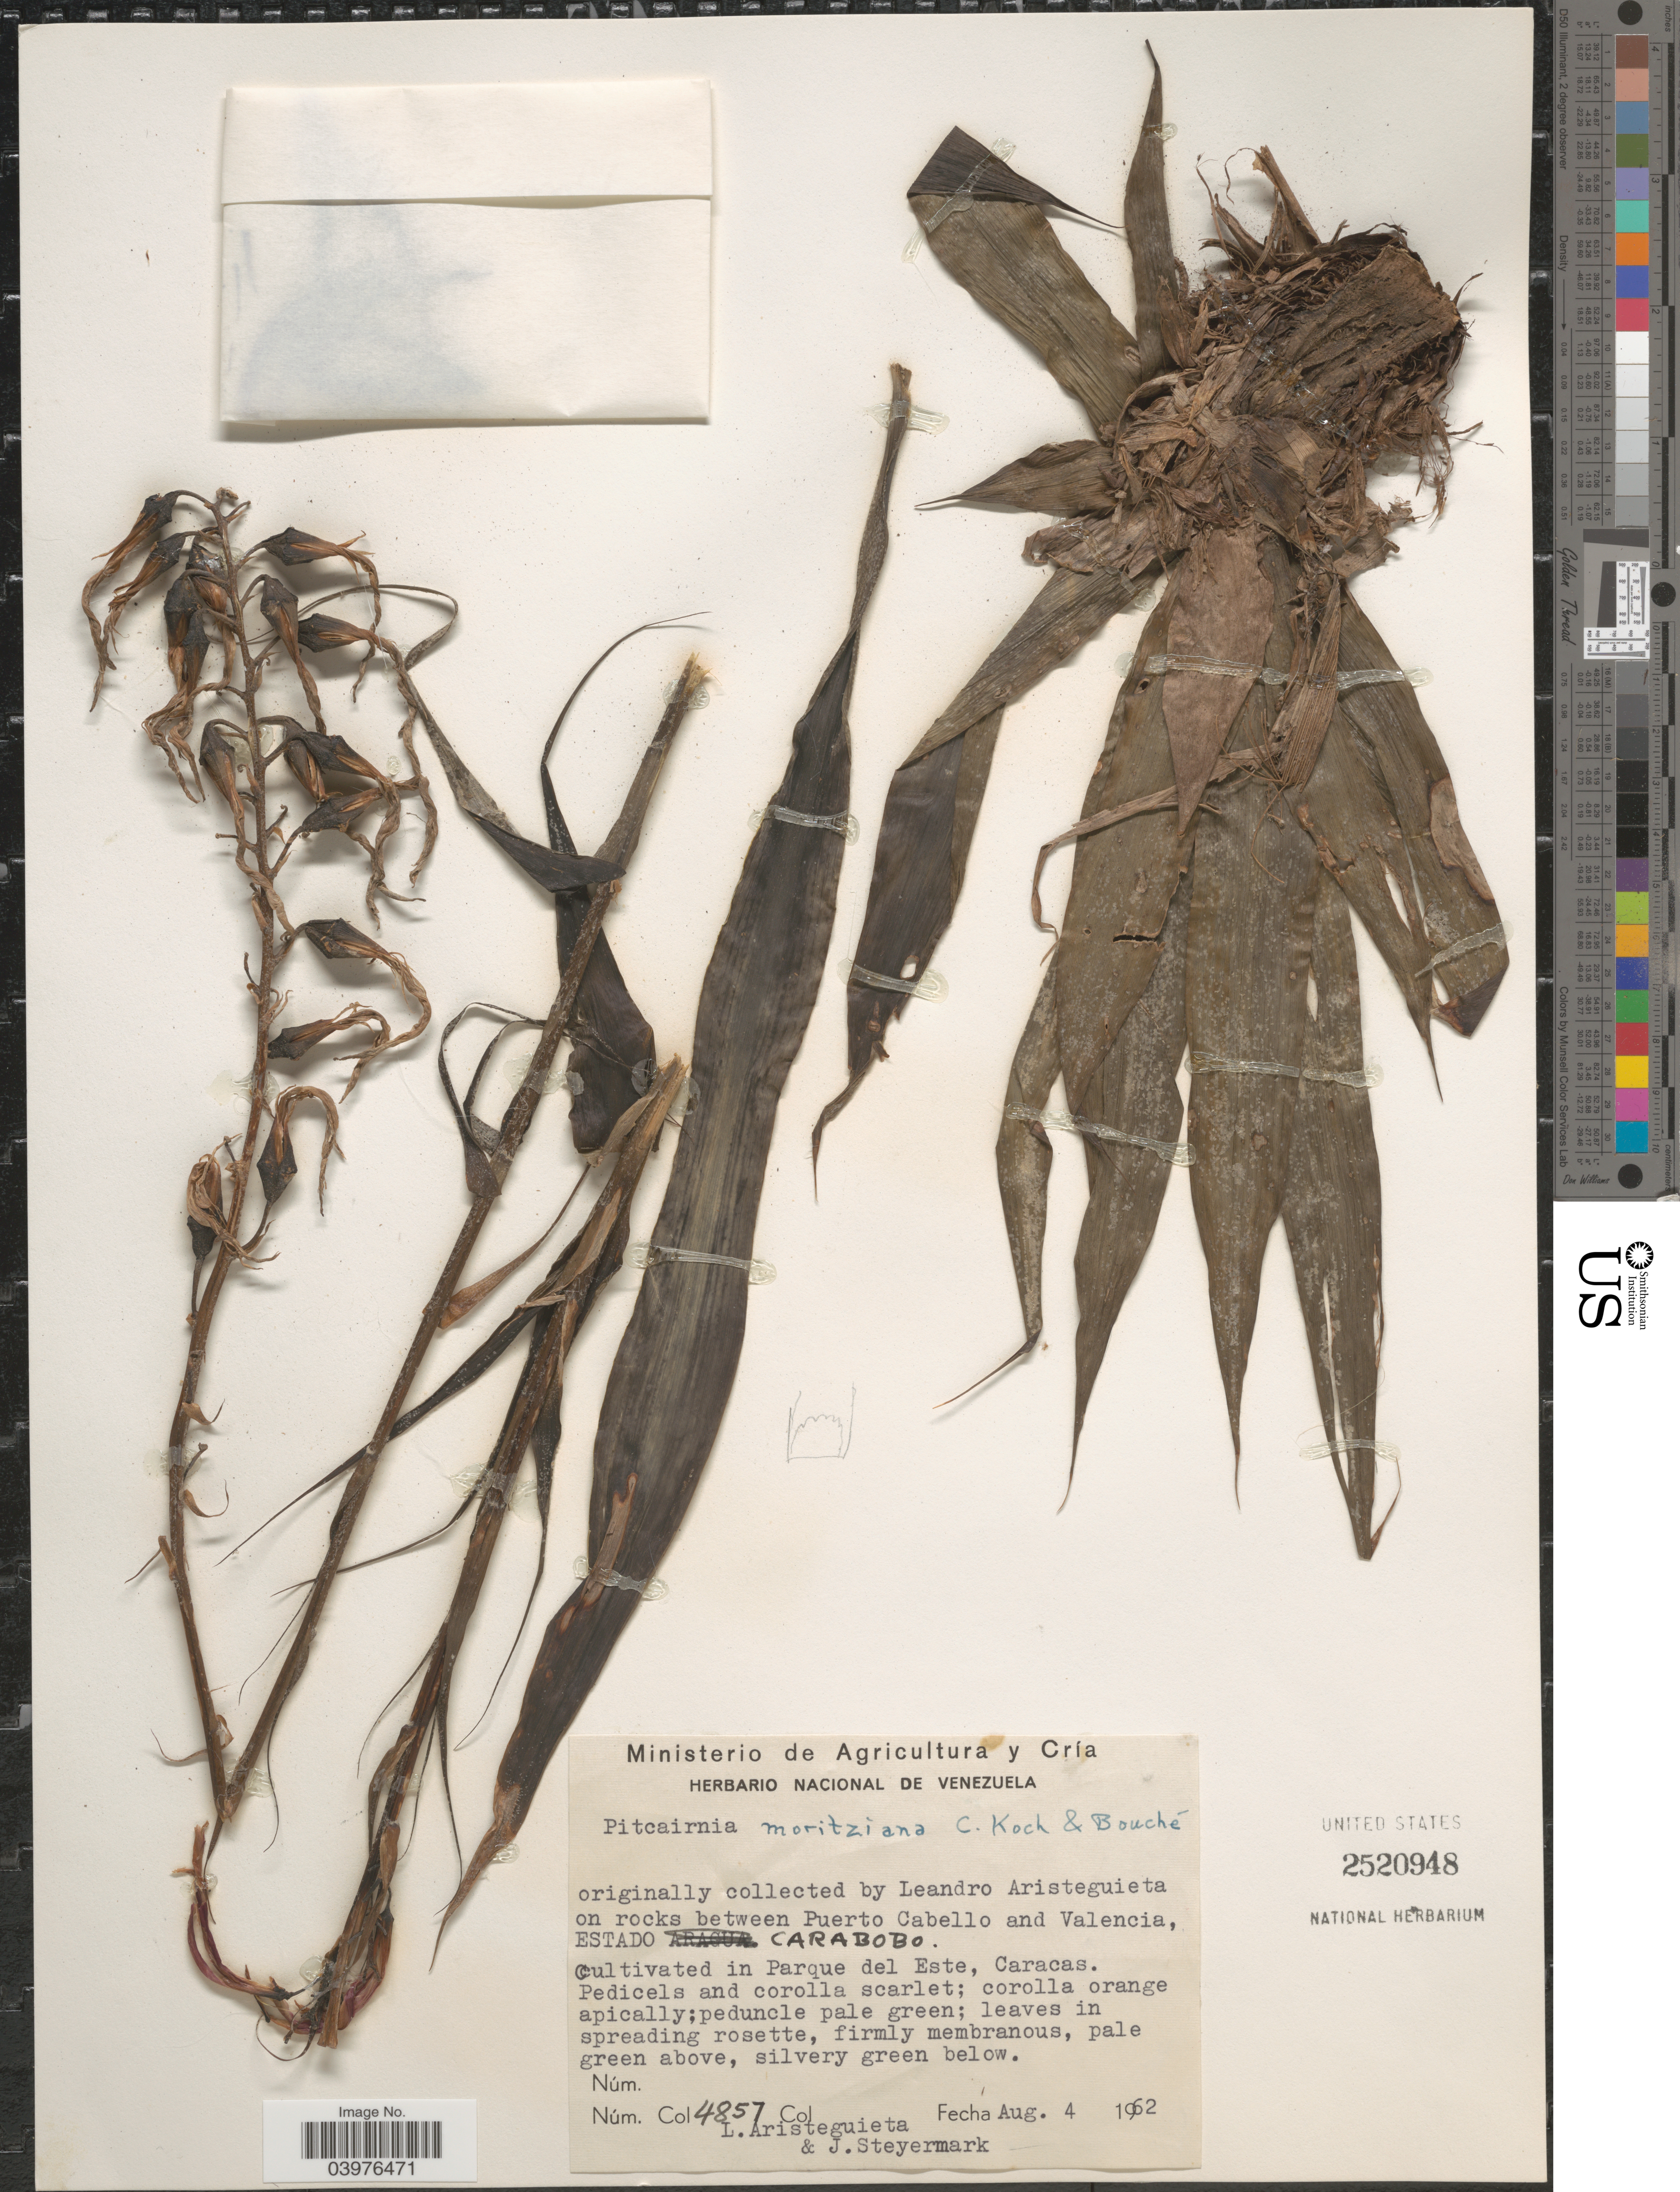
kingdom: Plantae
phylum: Tracheophyta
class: Liliopsida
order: Poales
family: Bromeliaceae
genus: Pitcairnia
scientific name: Pitcairnia schultzei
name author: Harms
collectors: L. Aristeguieta & J. Steyermark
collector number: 4857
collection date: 1962-08-04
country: Venezuela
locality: In Parque del Este, Caracas.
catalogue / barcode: US 2520948